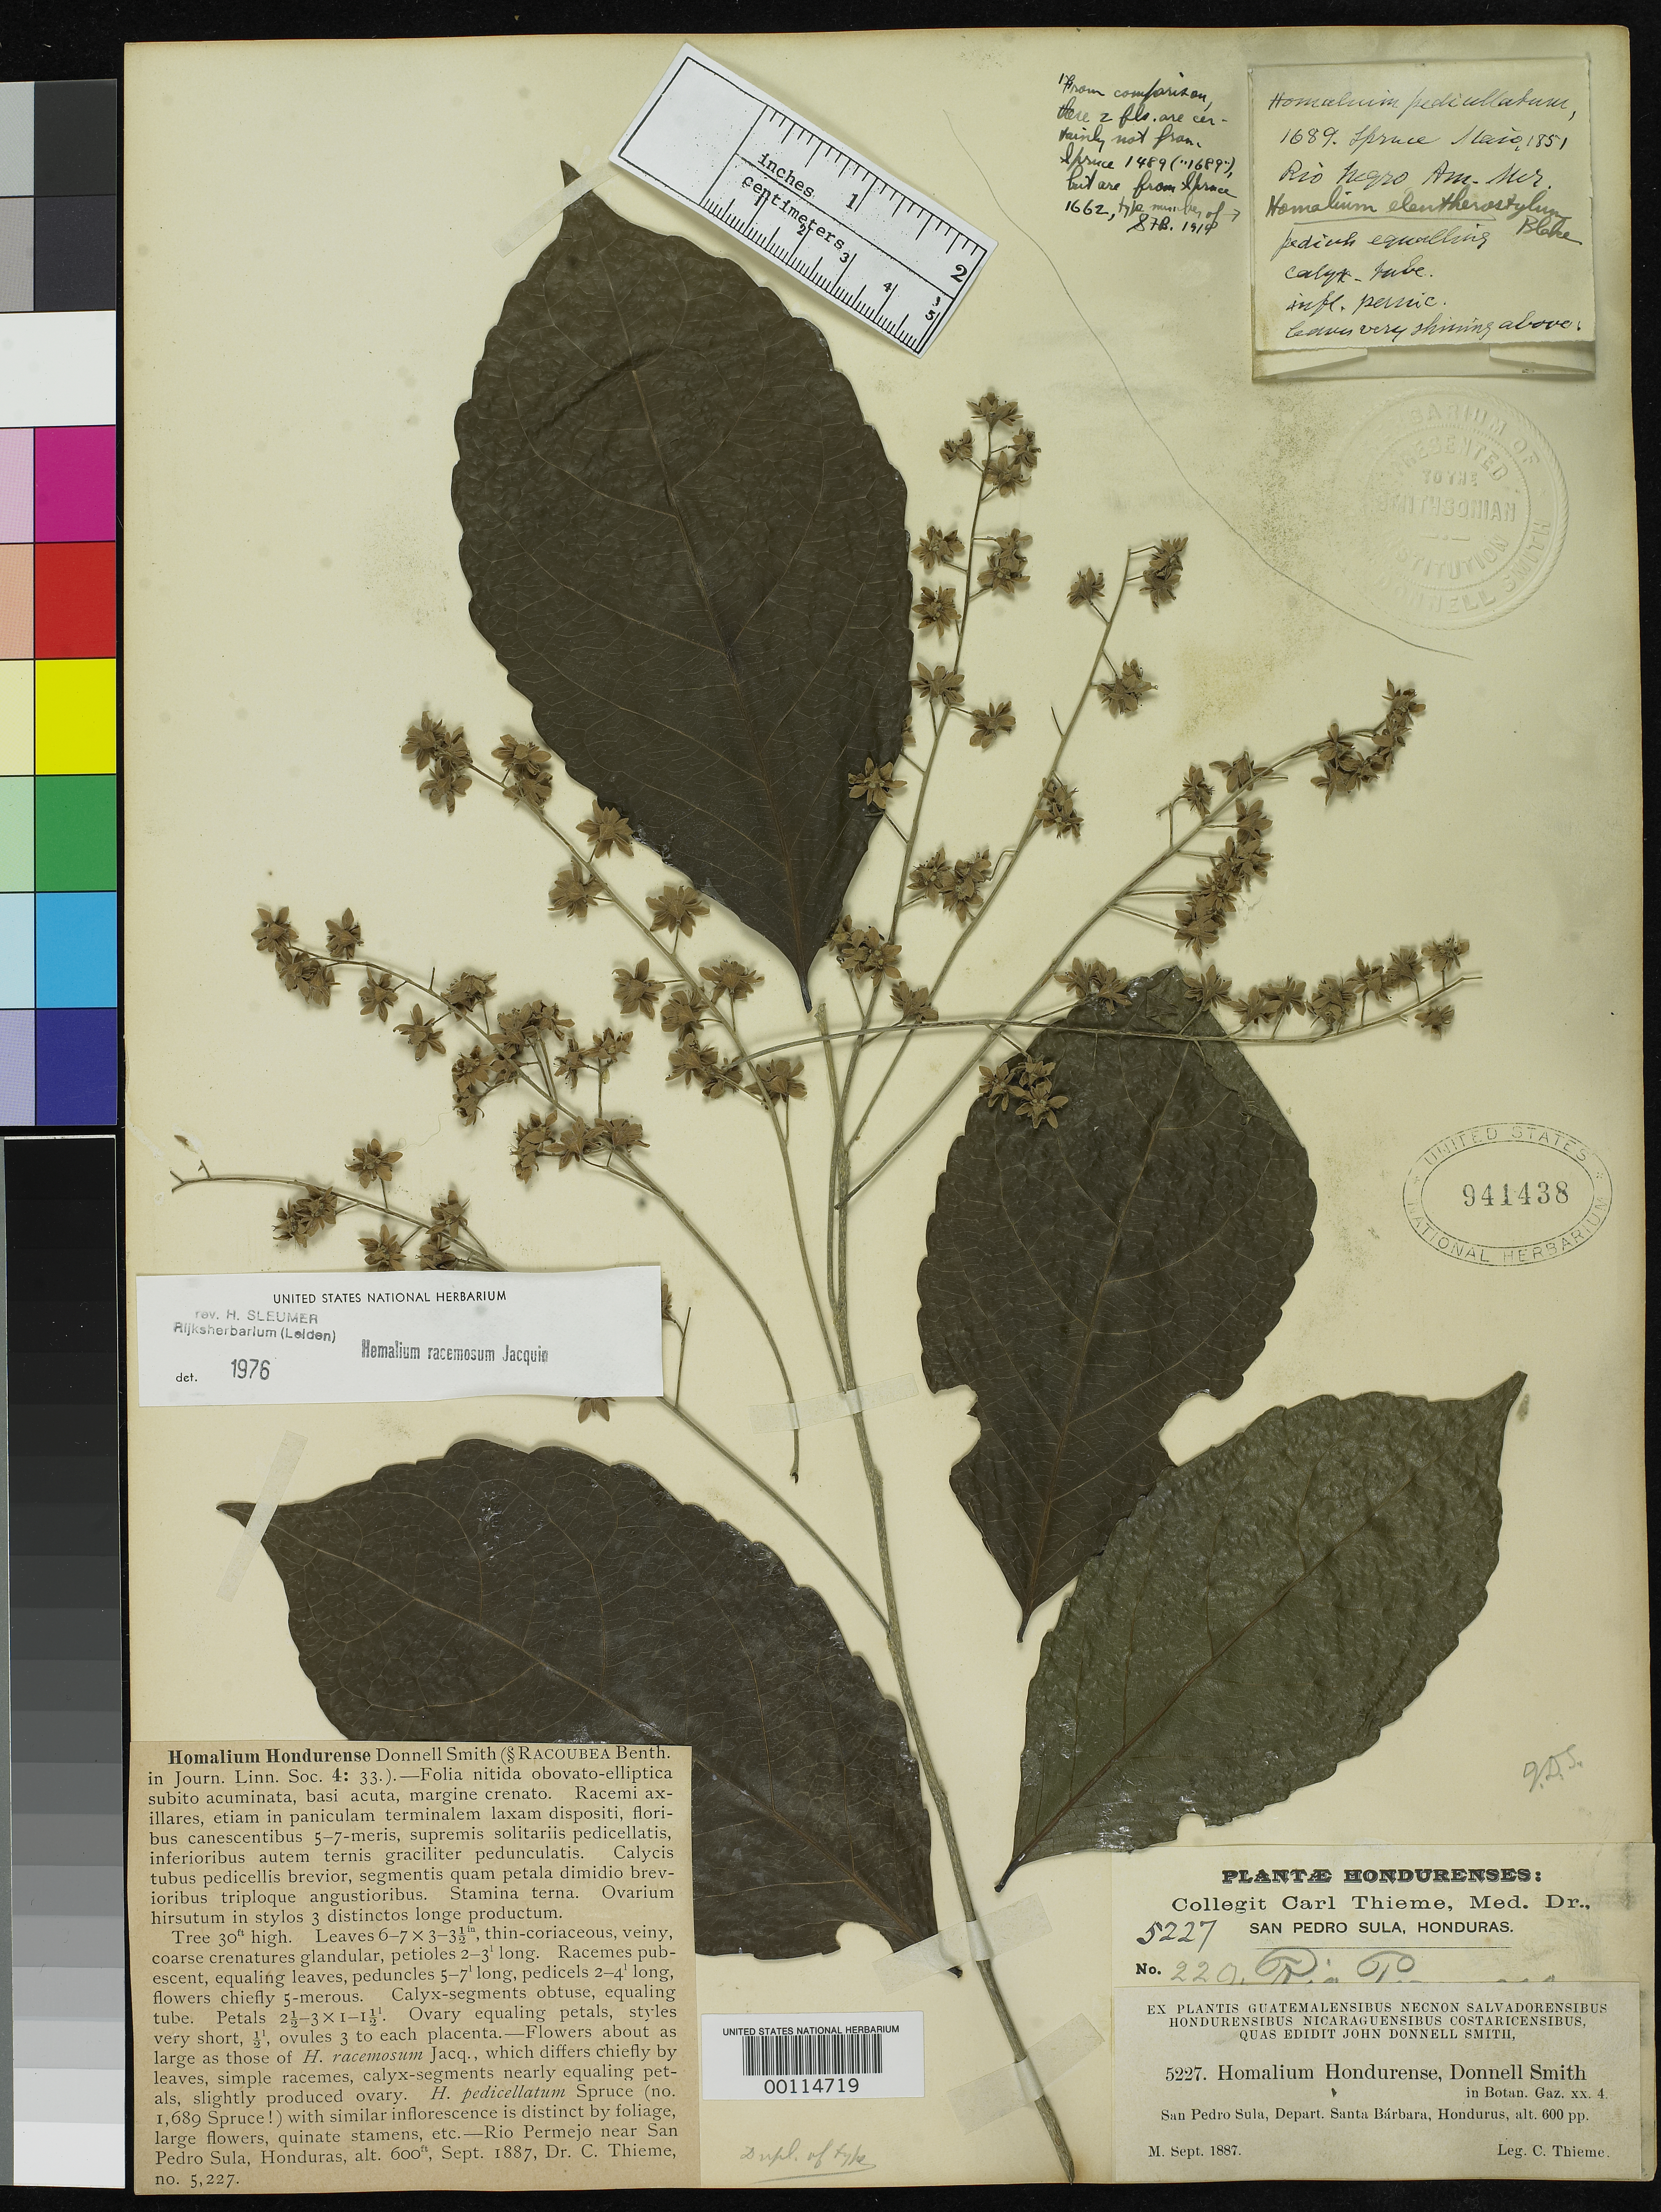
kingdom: Plantae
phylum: Tracheophyta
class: Magnoliopsida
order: Malpighiales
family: Salicaceae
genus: Homalium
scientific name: Homalium hondurense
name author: Donn. Sm.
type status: Type Collection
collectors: C. Thieme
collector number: J.D.S. 5227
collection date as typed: Sep 1887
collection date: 1887-09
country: Honduras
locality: Rio Permejo, near San Pedro Sula.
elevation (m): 183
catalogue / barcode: US 941438